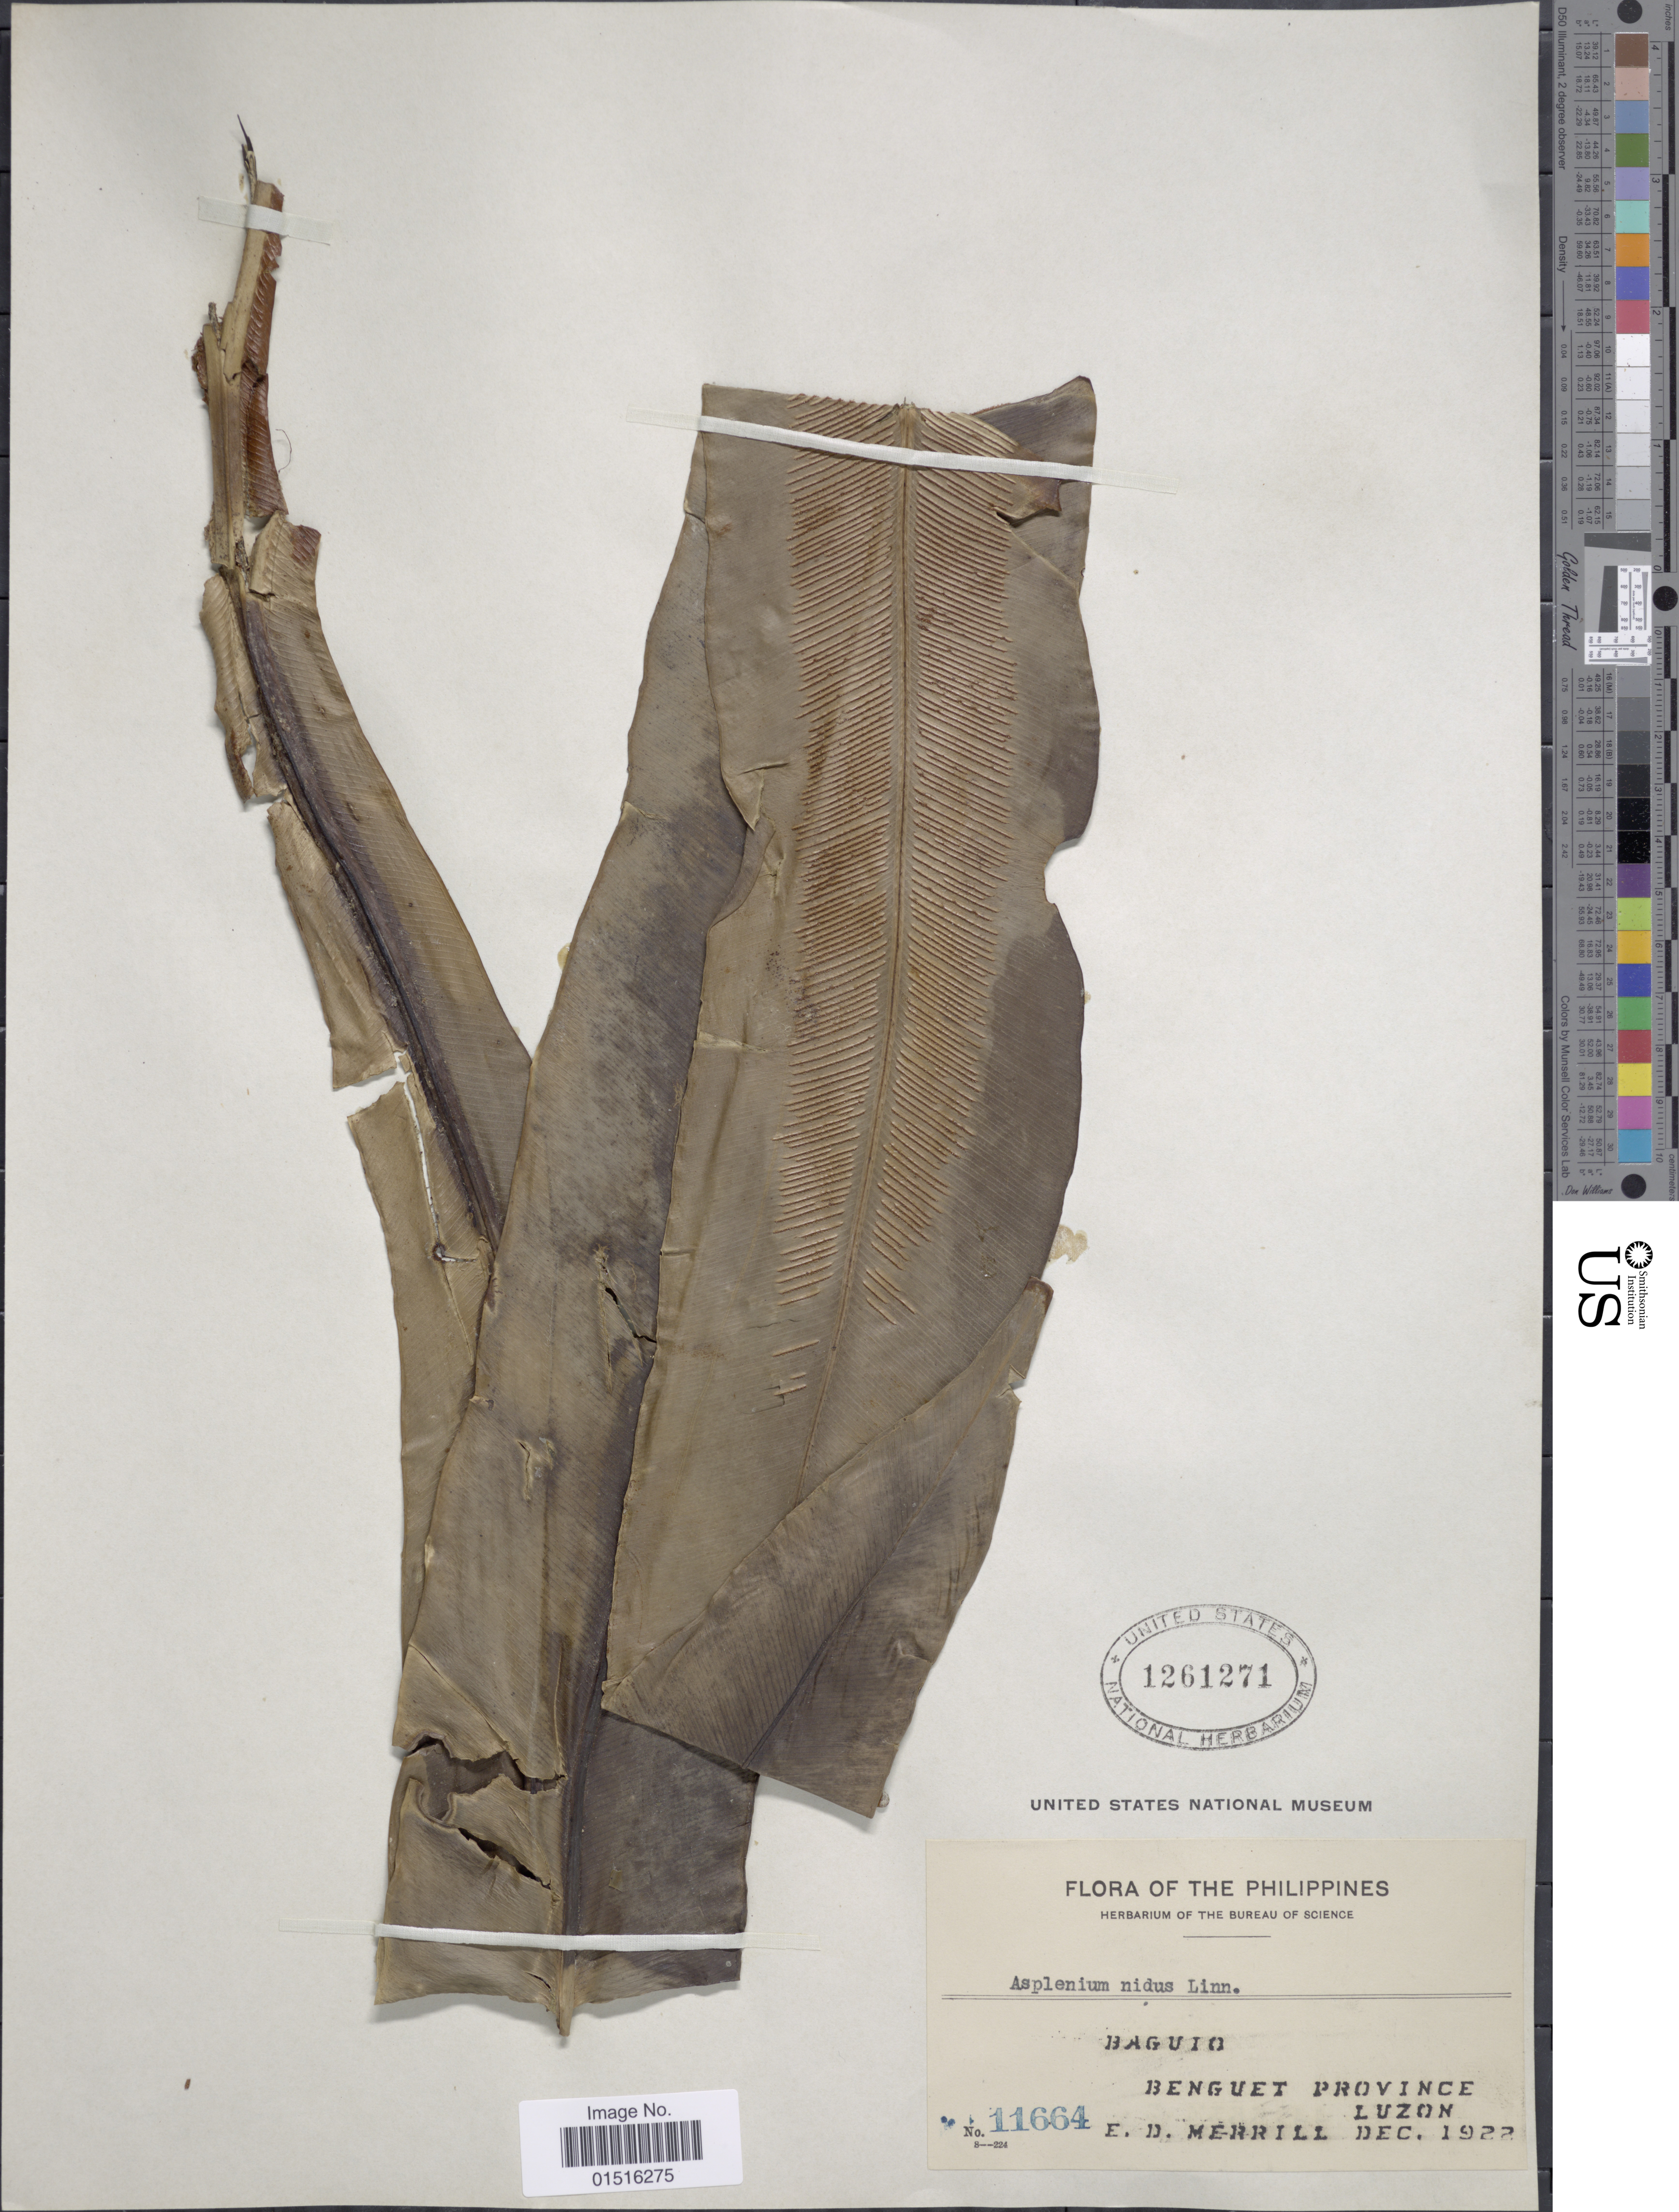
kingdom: Plantae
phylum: Tracheophyta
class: Polypodiopsida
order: Polypodiales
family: Aspleniaceae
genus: Asplenium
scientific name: Asplenium ellipticum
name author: (Fée) Copel.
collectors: E. D. Merrill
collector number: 11664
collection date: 1922-12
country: Philippines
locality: Baguio, Benguet Province Luzon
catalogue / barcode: US 1261271